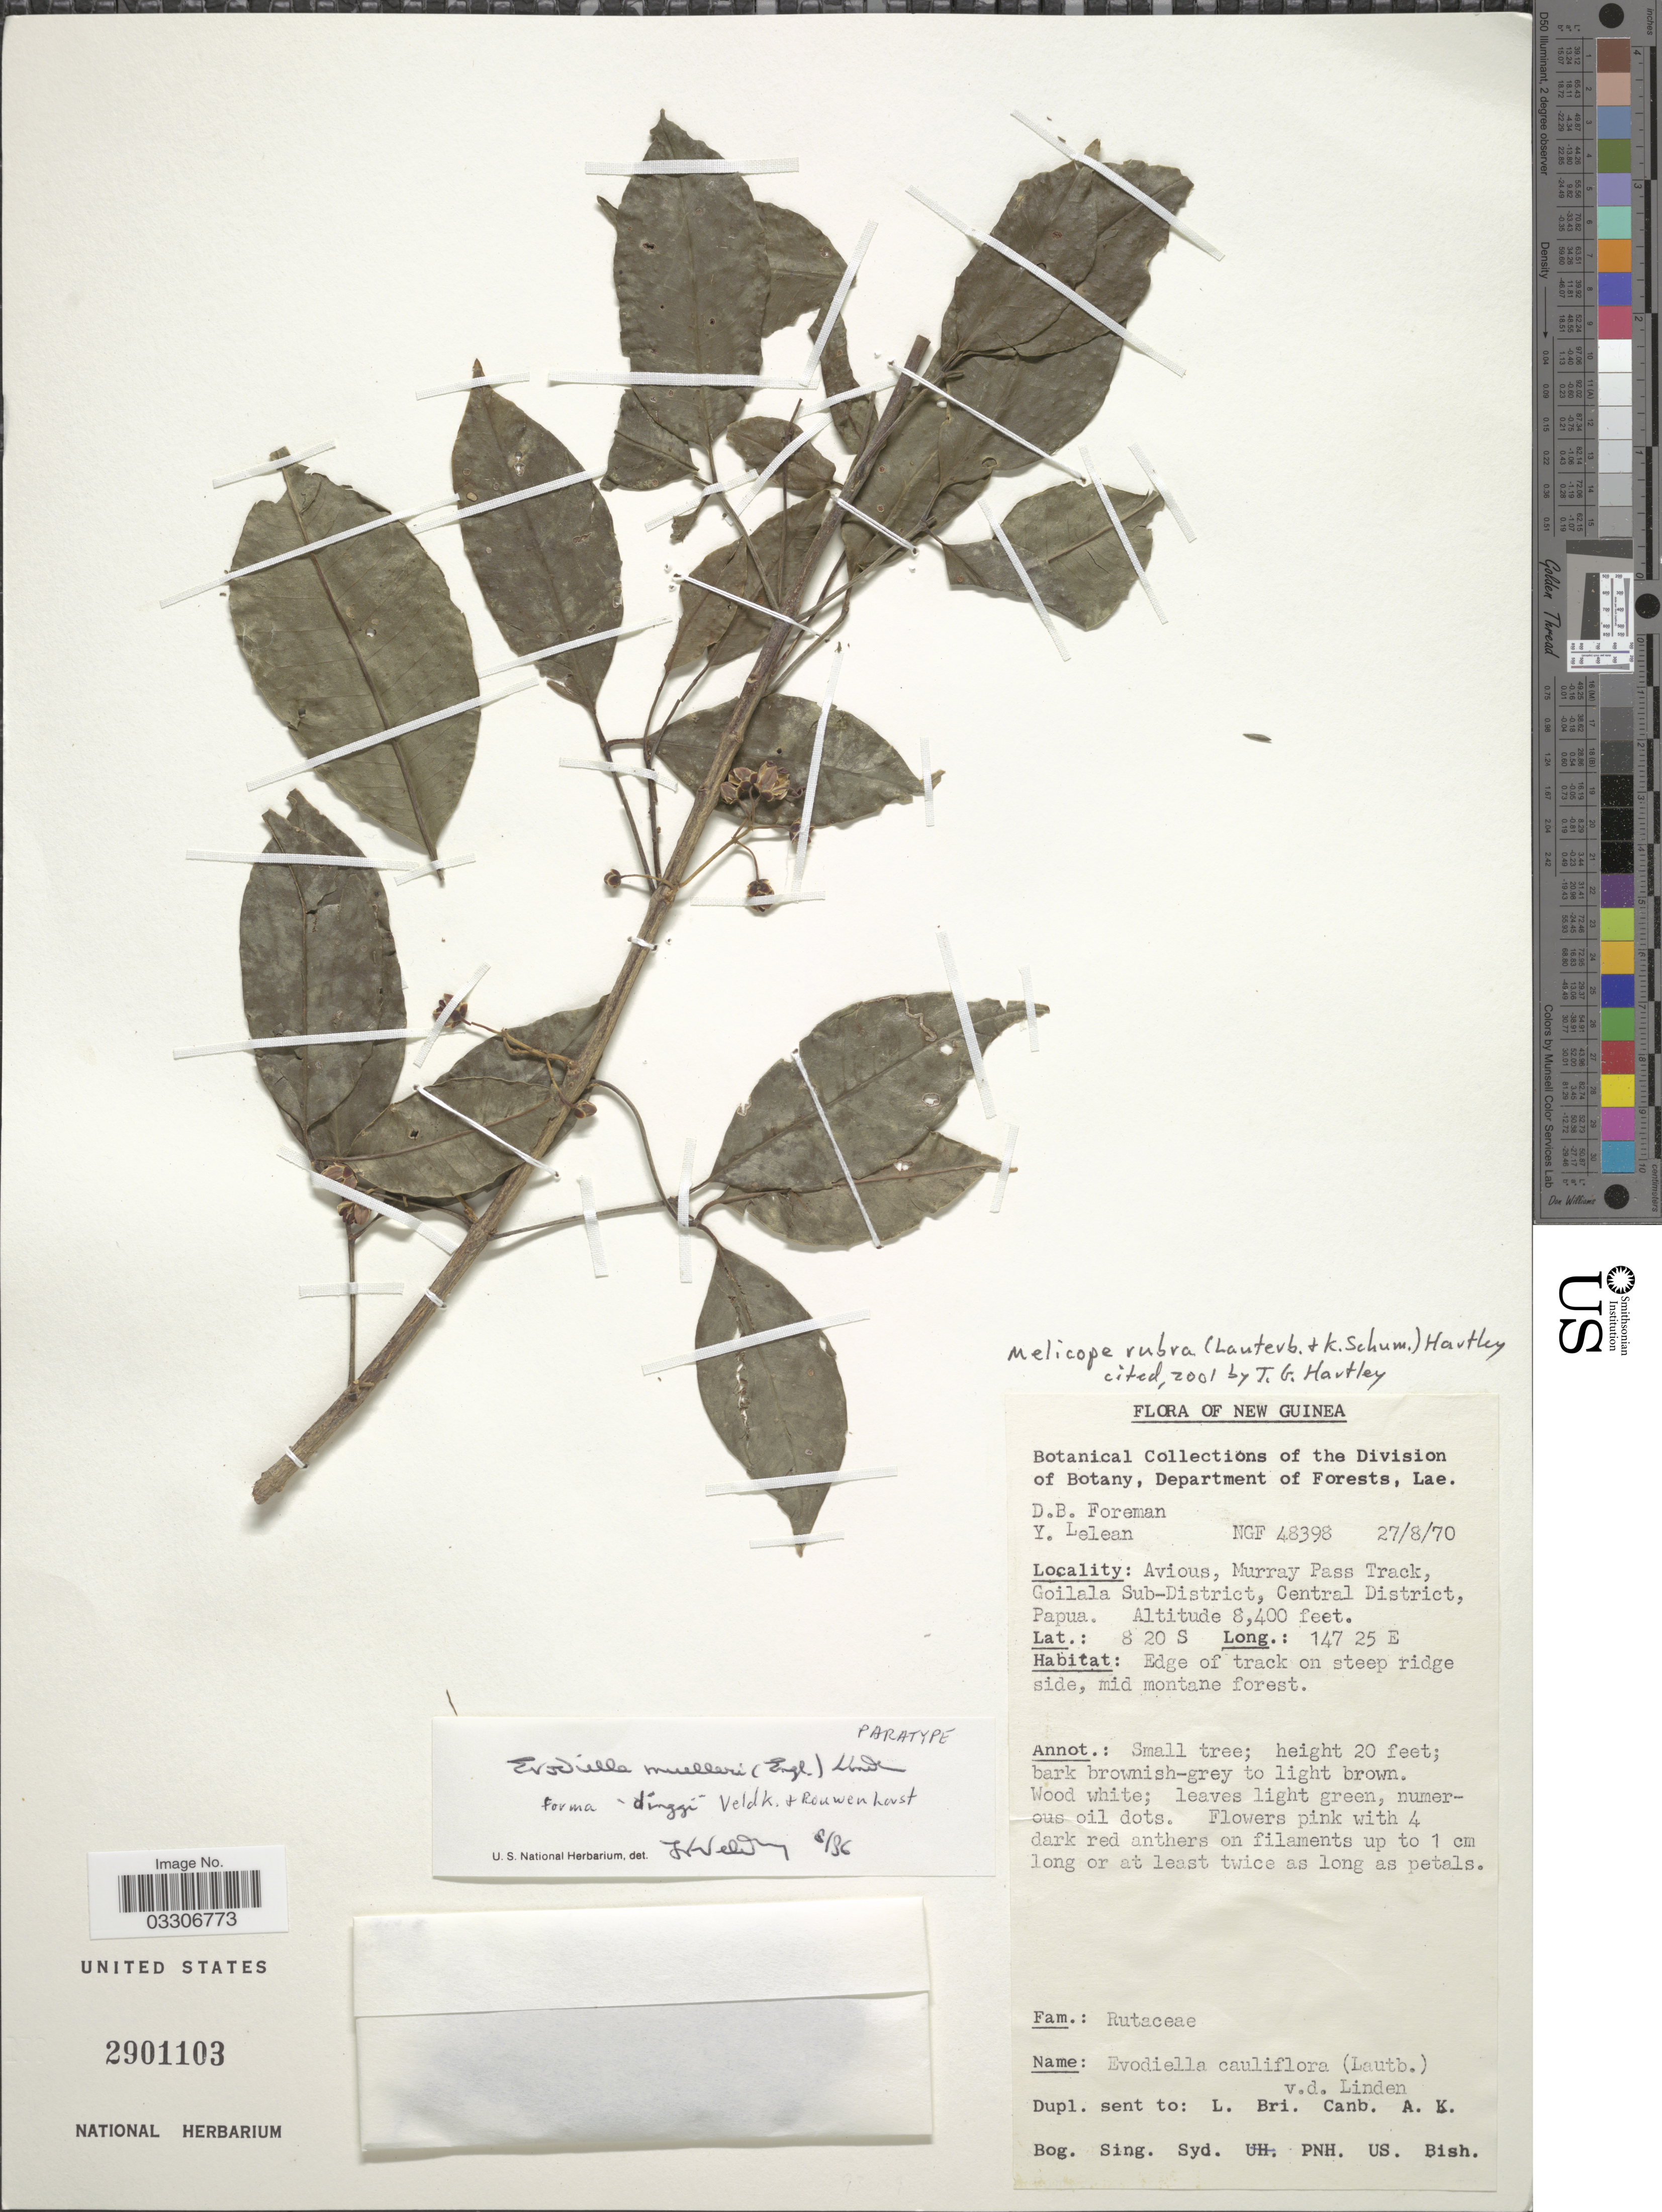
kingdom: Plantae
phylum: Tracheophyta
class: Magnoliopsida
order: Sapindales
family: Rutaceae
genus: Melicope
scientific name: Melicope rubra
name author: (Lauterb. & K. Schum.) T.G. Hartley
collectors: D. Foreman & Y. Lelean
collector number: NGF 48398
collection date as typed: Transcribed d/m/y: 27/8/70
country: Papua New Guinea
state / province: Central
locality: New Guinea. Avious, Murray Pass Track, Goilala Sub-District.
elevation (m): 2560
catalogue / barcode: US 2901103